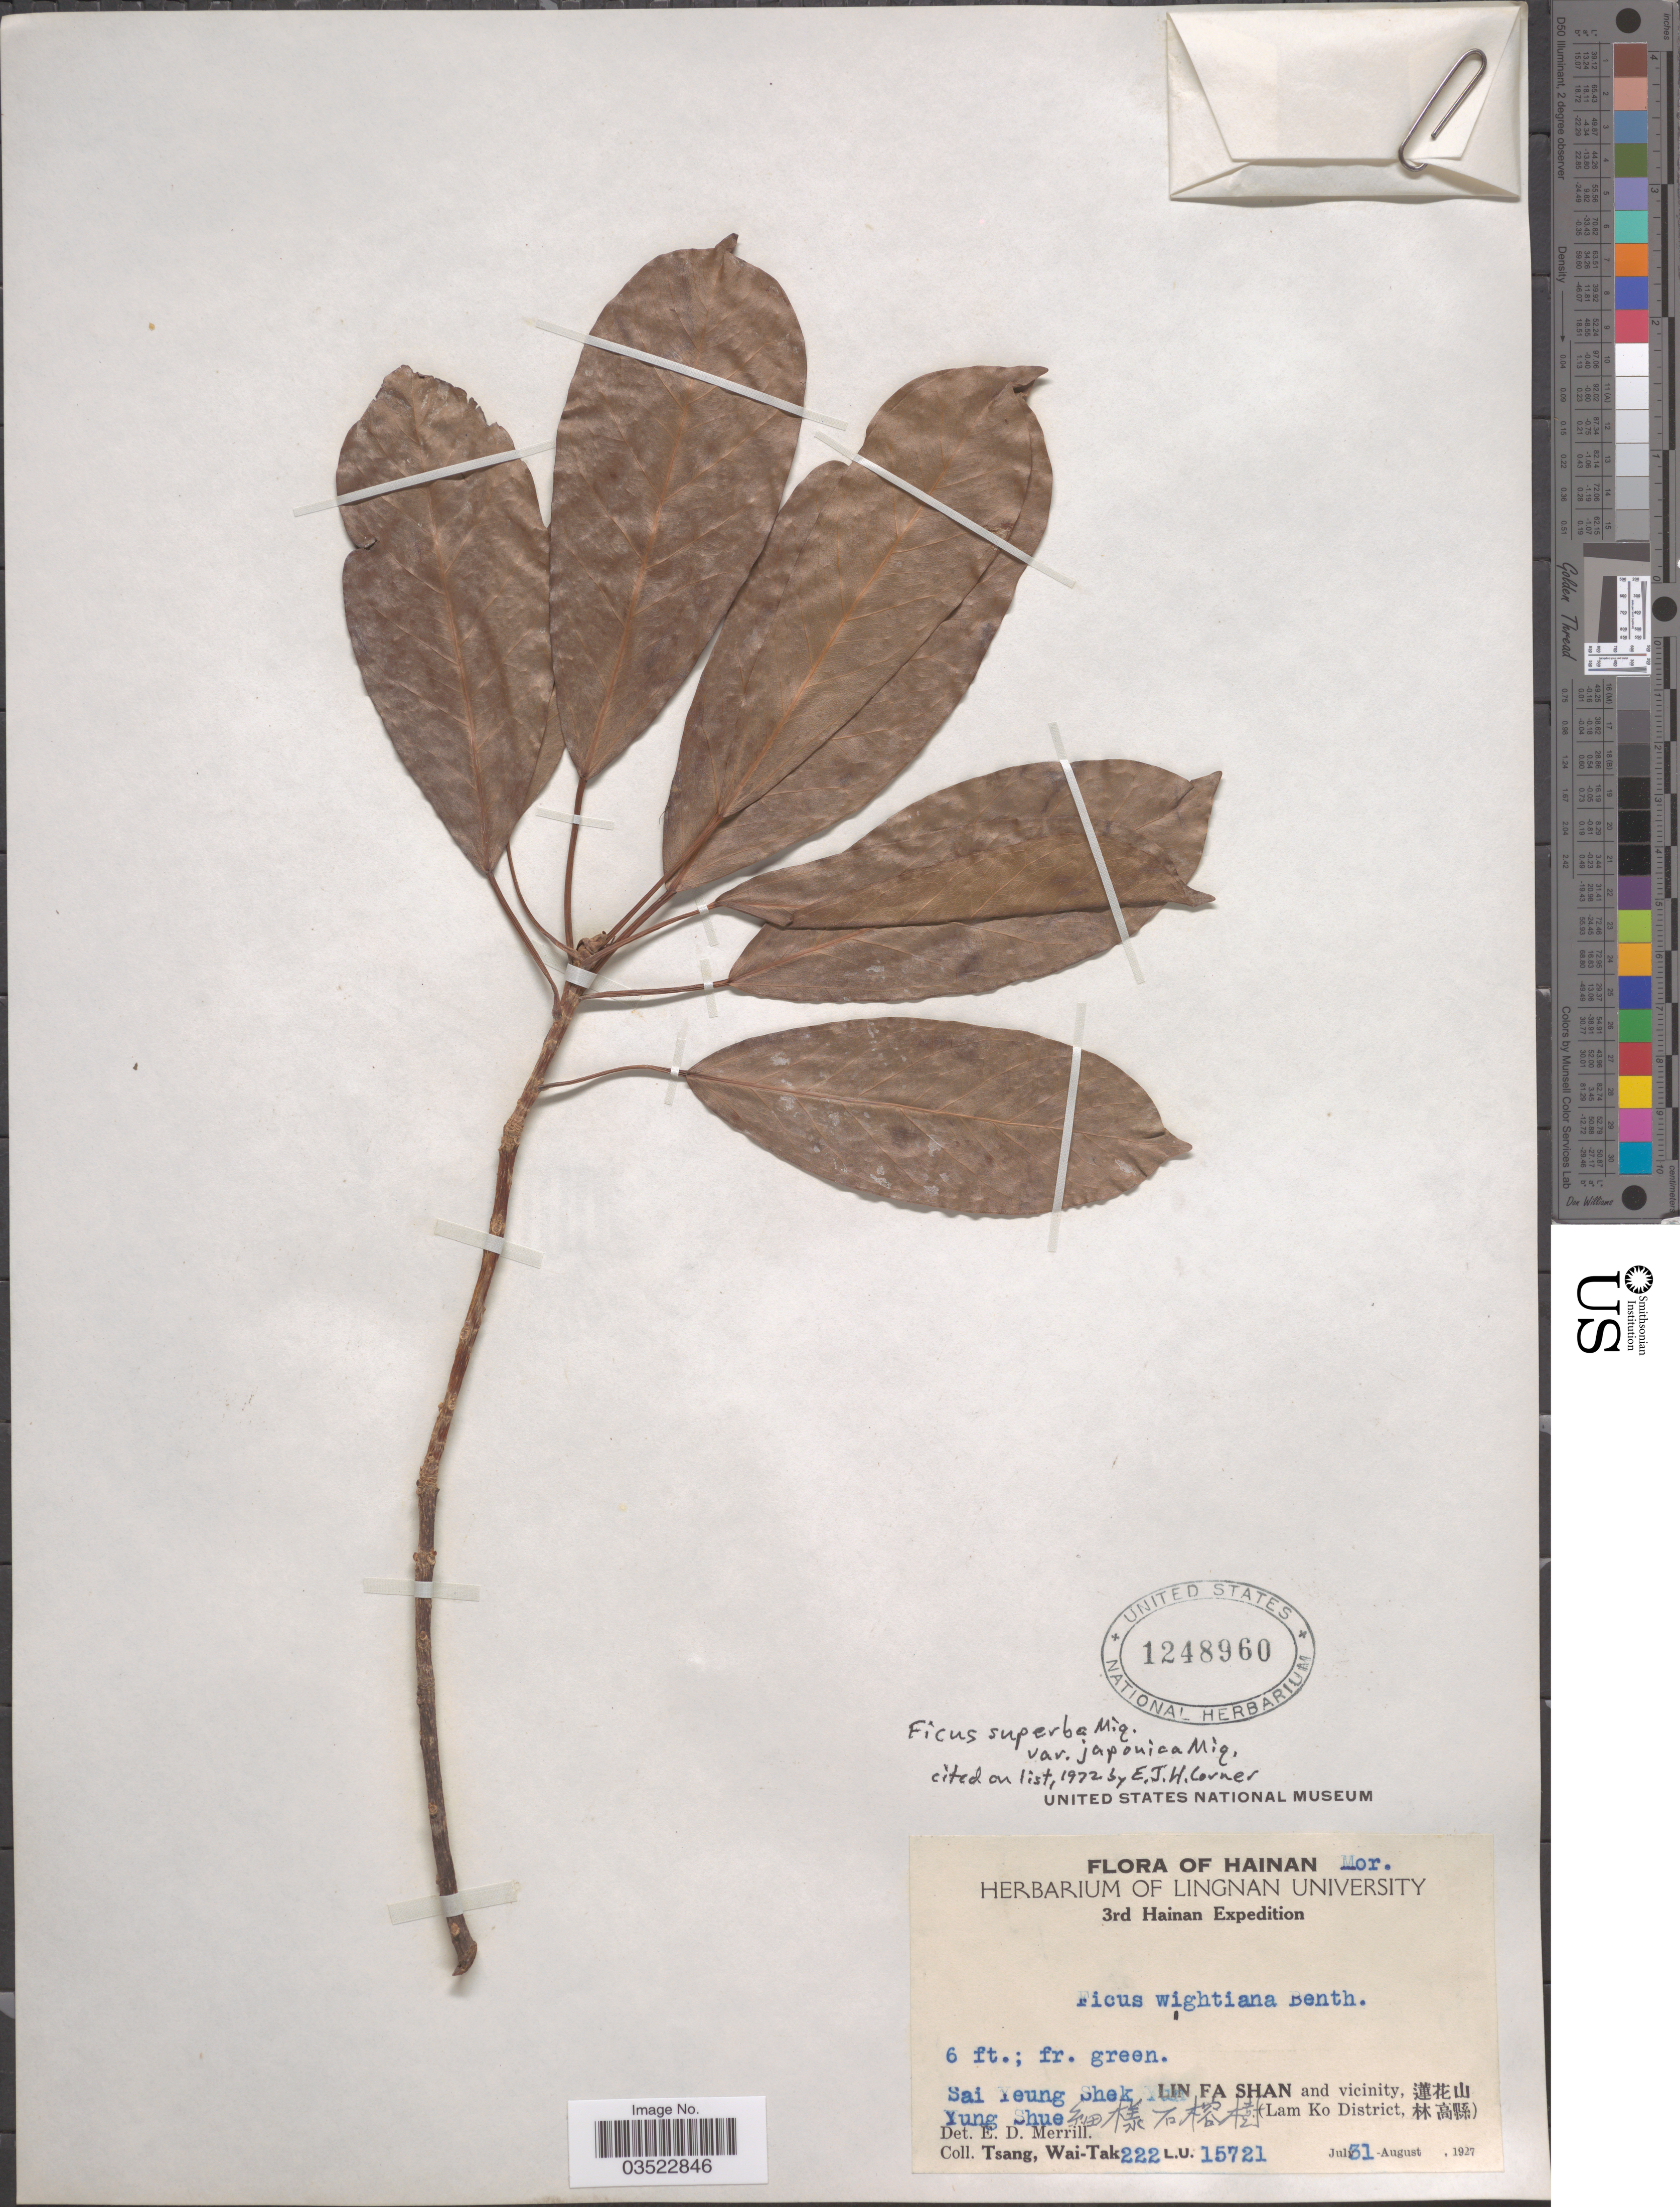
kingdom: Plantae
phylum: Tracheophyta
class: Magnoliopsida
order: Rosales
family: Moraceae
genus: Ficus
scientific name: Ficus superba var. japonica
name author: Miq.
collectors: W. T. Tsang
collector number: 222 L.U. 15721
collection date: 1927-07-31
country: China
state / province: Hainan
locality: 3rd Hainan E[Foreign script]pedition. Sai Yeung Shek, Lin Fa Shan and vicinity, [Foreign script] Yung Shue [Foreign script]. Lam Ko District, [Foreign script]).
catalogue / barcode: US 1248960